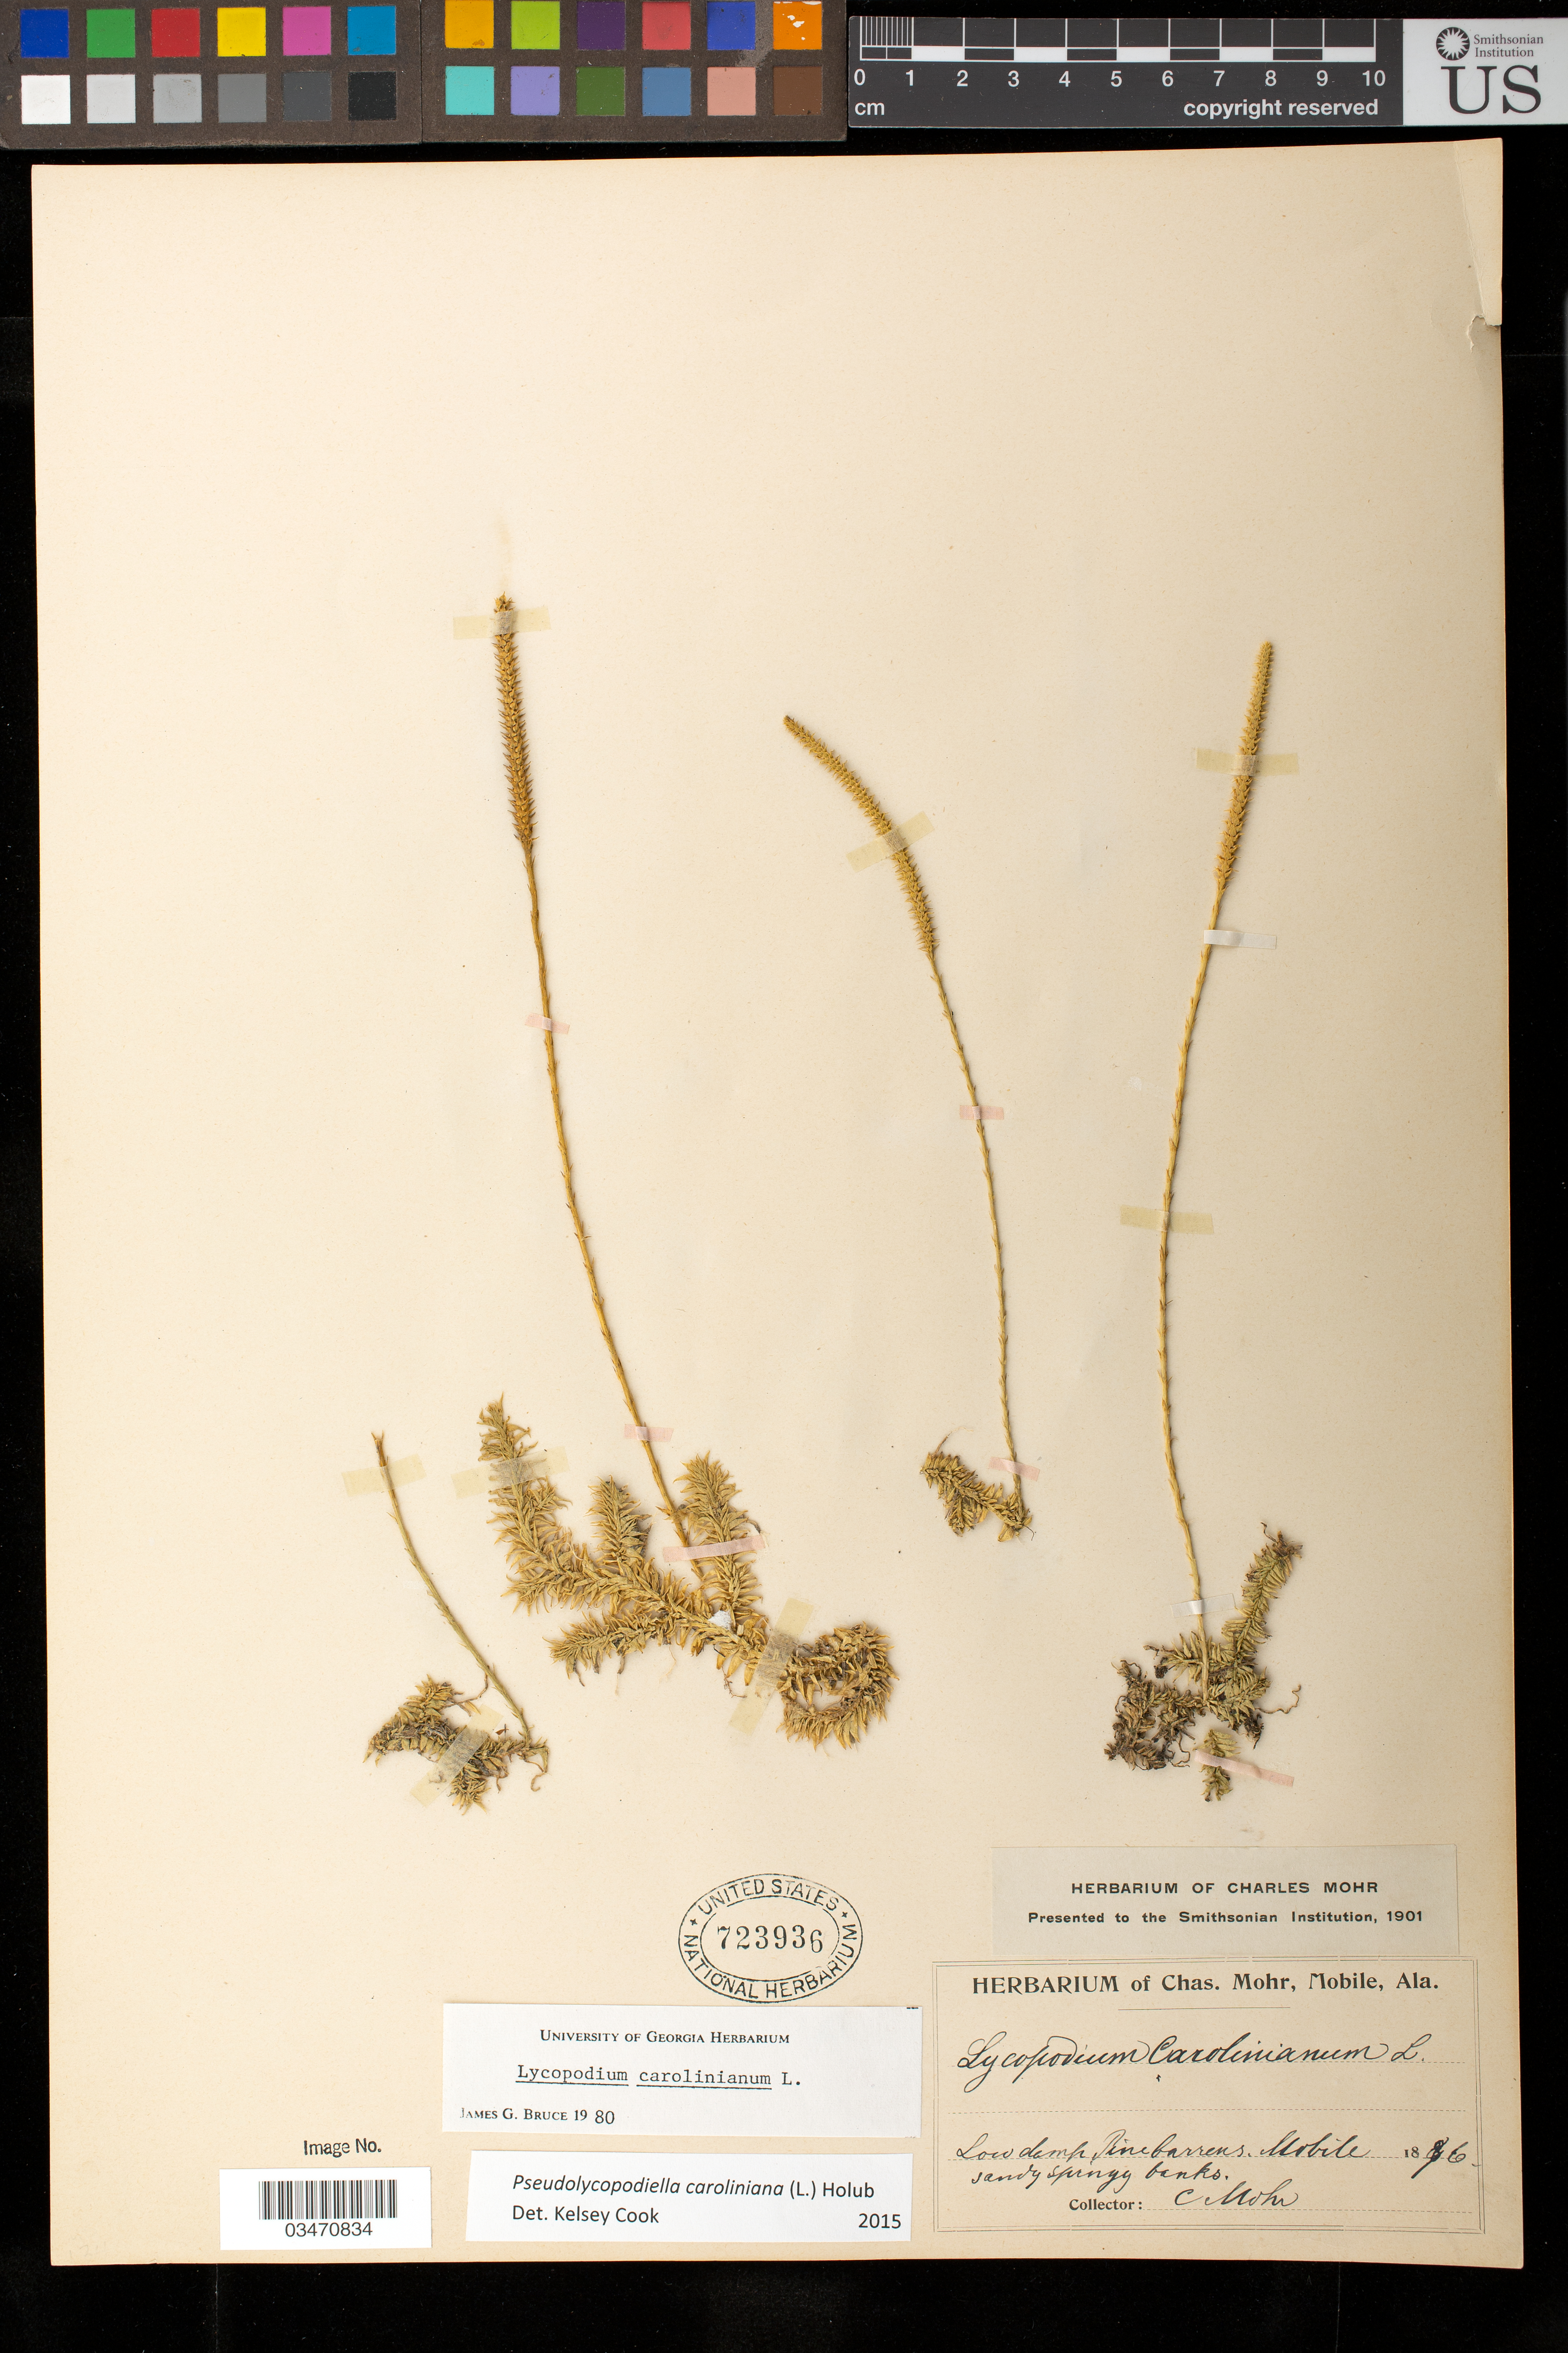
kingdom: Plantae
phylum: Tracheophyta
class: Lycopodiopsida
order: Lycopodiales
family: Lycopodiaceae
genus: Pseudolycopodiella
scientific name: Pseudolycopodiella caroliniana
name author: (L.) Holub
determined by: Cook, K.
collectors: C. T. Mohr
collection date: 1896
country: United States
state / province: Alabama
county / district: Mobile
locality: Mobile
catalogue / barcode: US 723936